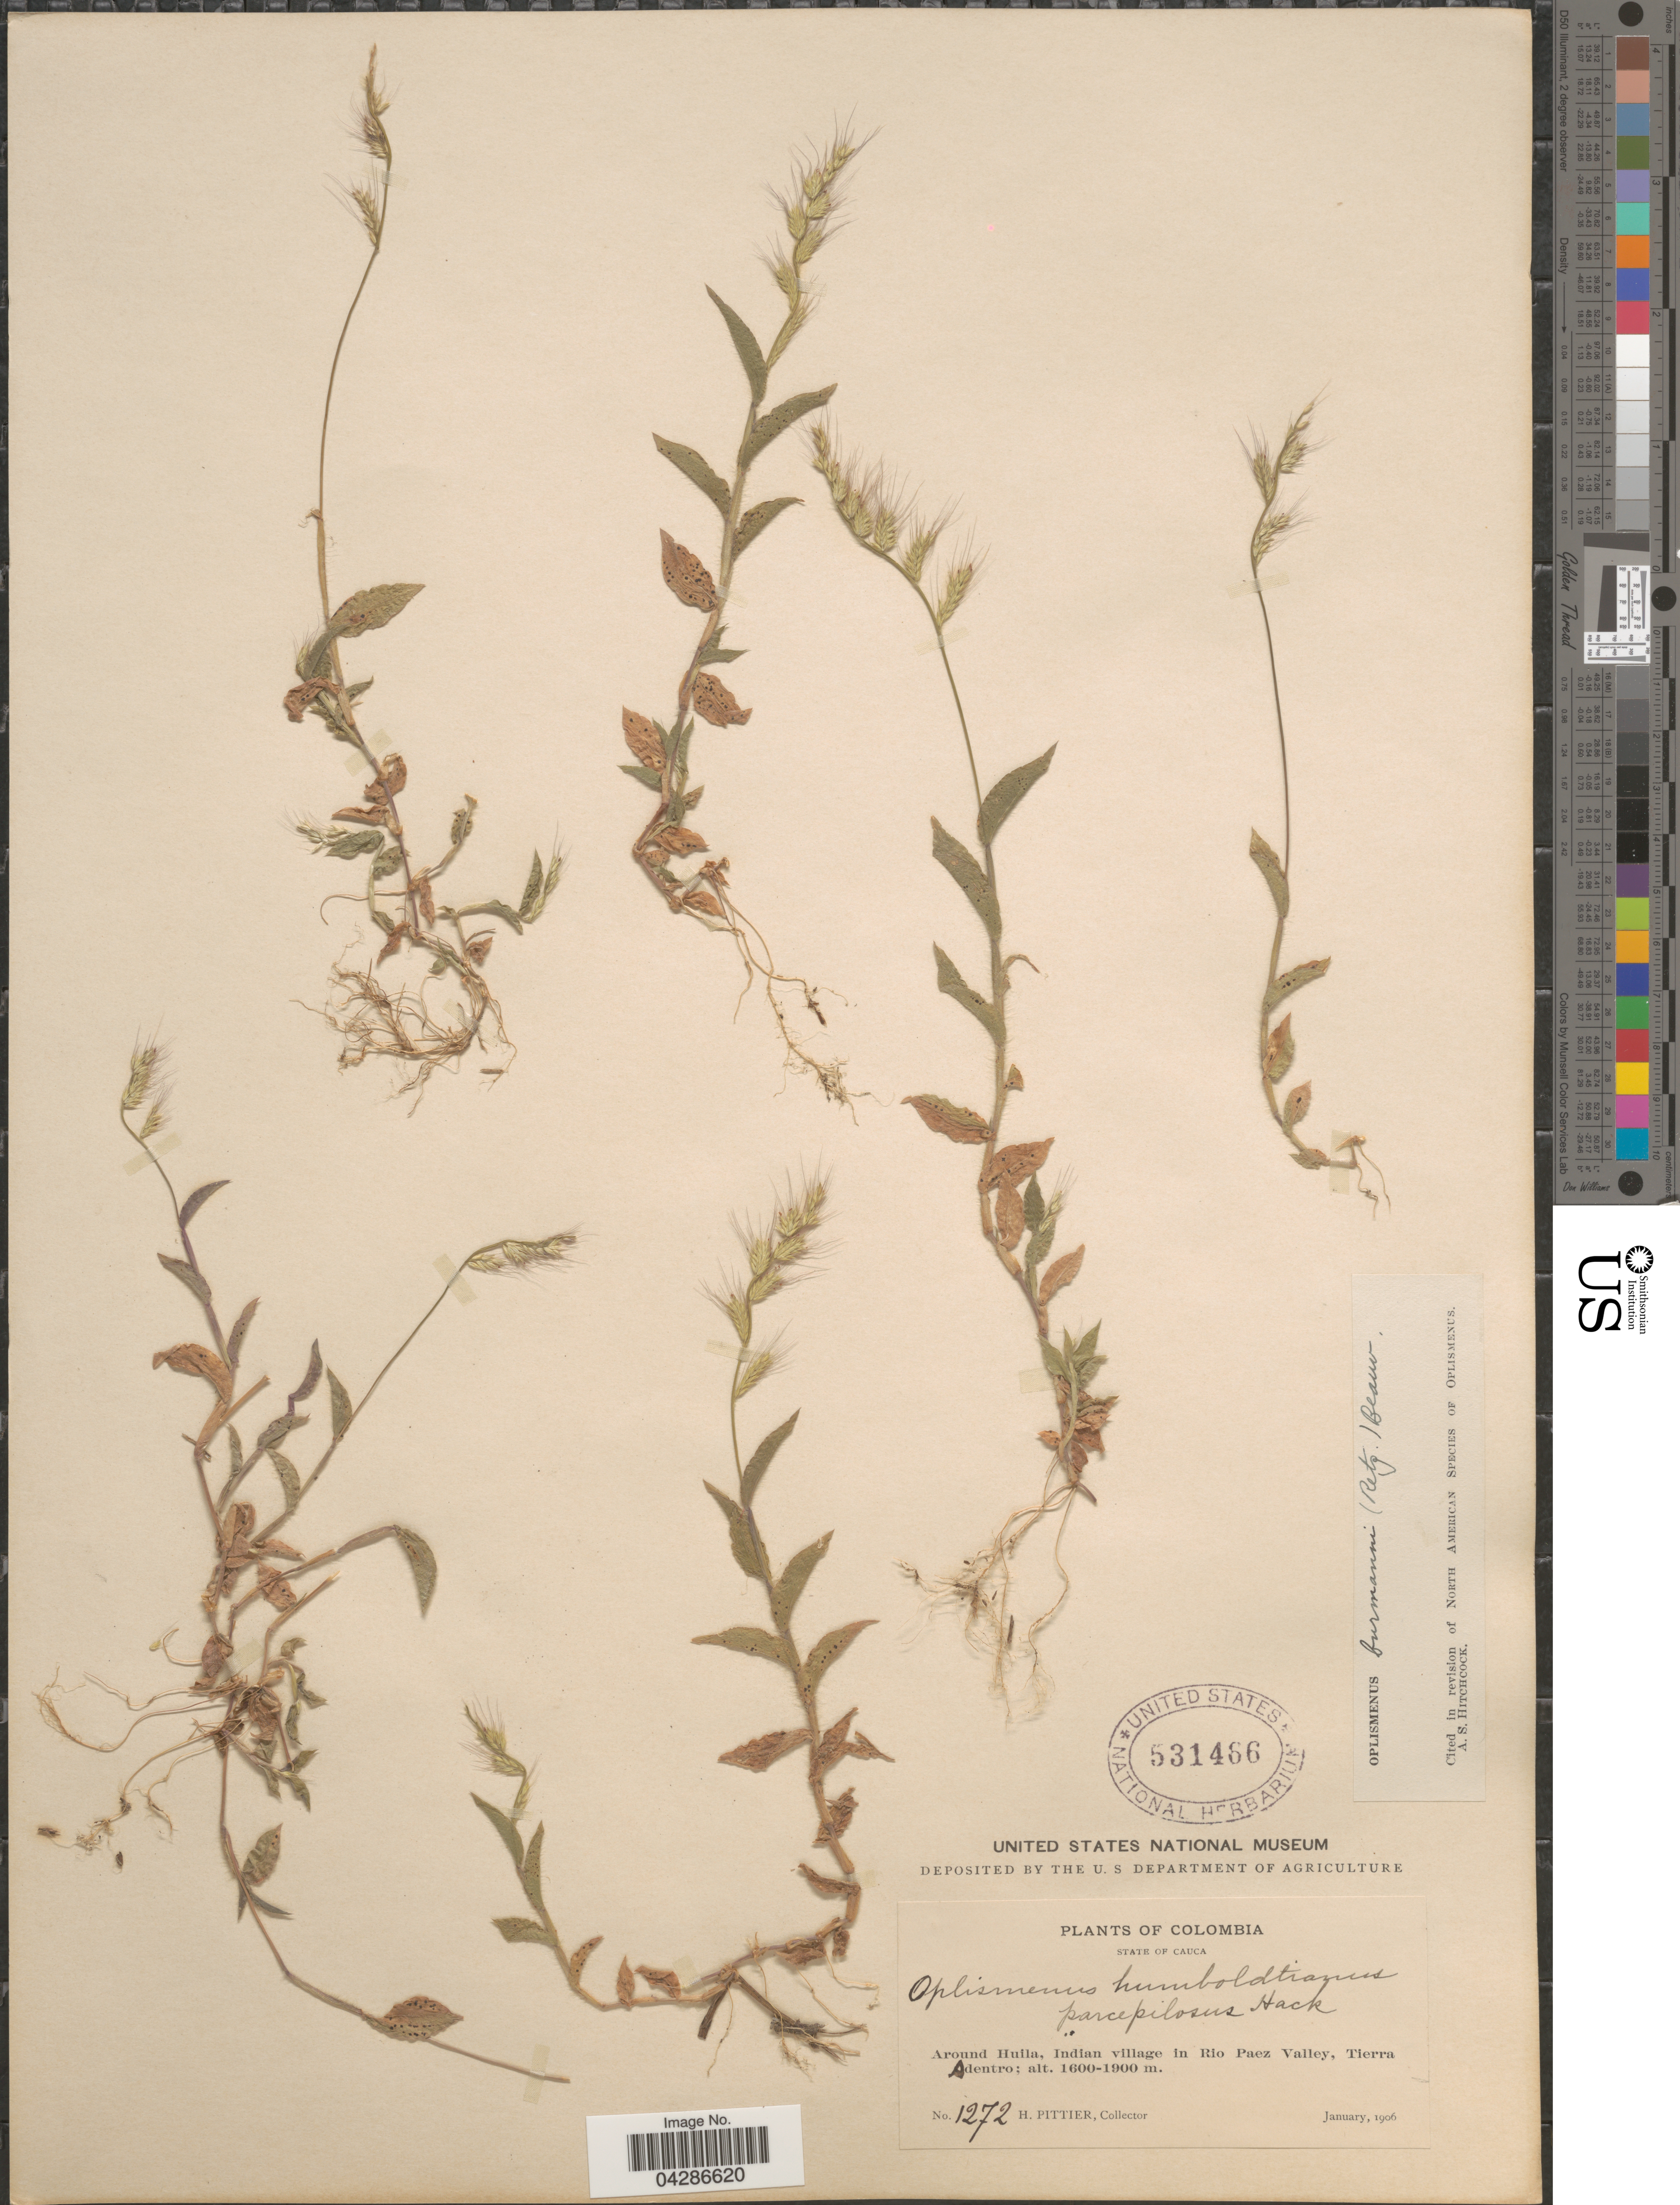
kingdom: Plantae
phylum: Tracheophyta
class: Liliopsida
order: Poales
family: Poaceae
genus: Oplismenus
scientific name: Oplismenus burmannii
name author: (Retz.) P. Beauv.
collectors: H. F. Pittier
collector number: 1272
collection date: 1906-01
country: Colombia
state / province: Cauca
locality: Around Huila, Indian village in Rio Paez Valley, Tierra Adentro.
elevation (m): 1600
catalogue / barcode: US 531466